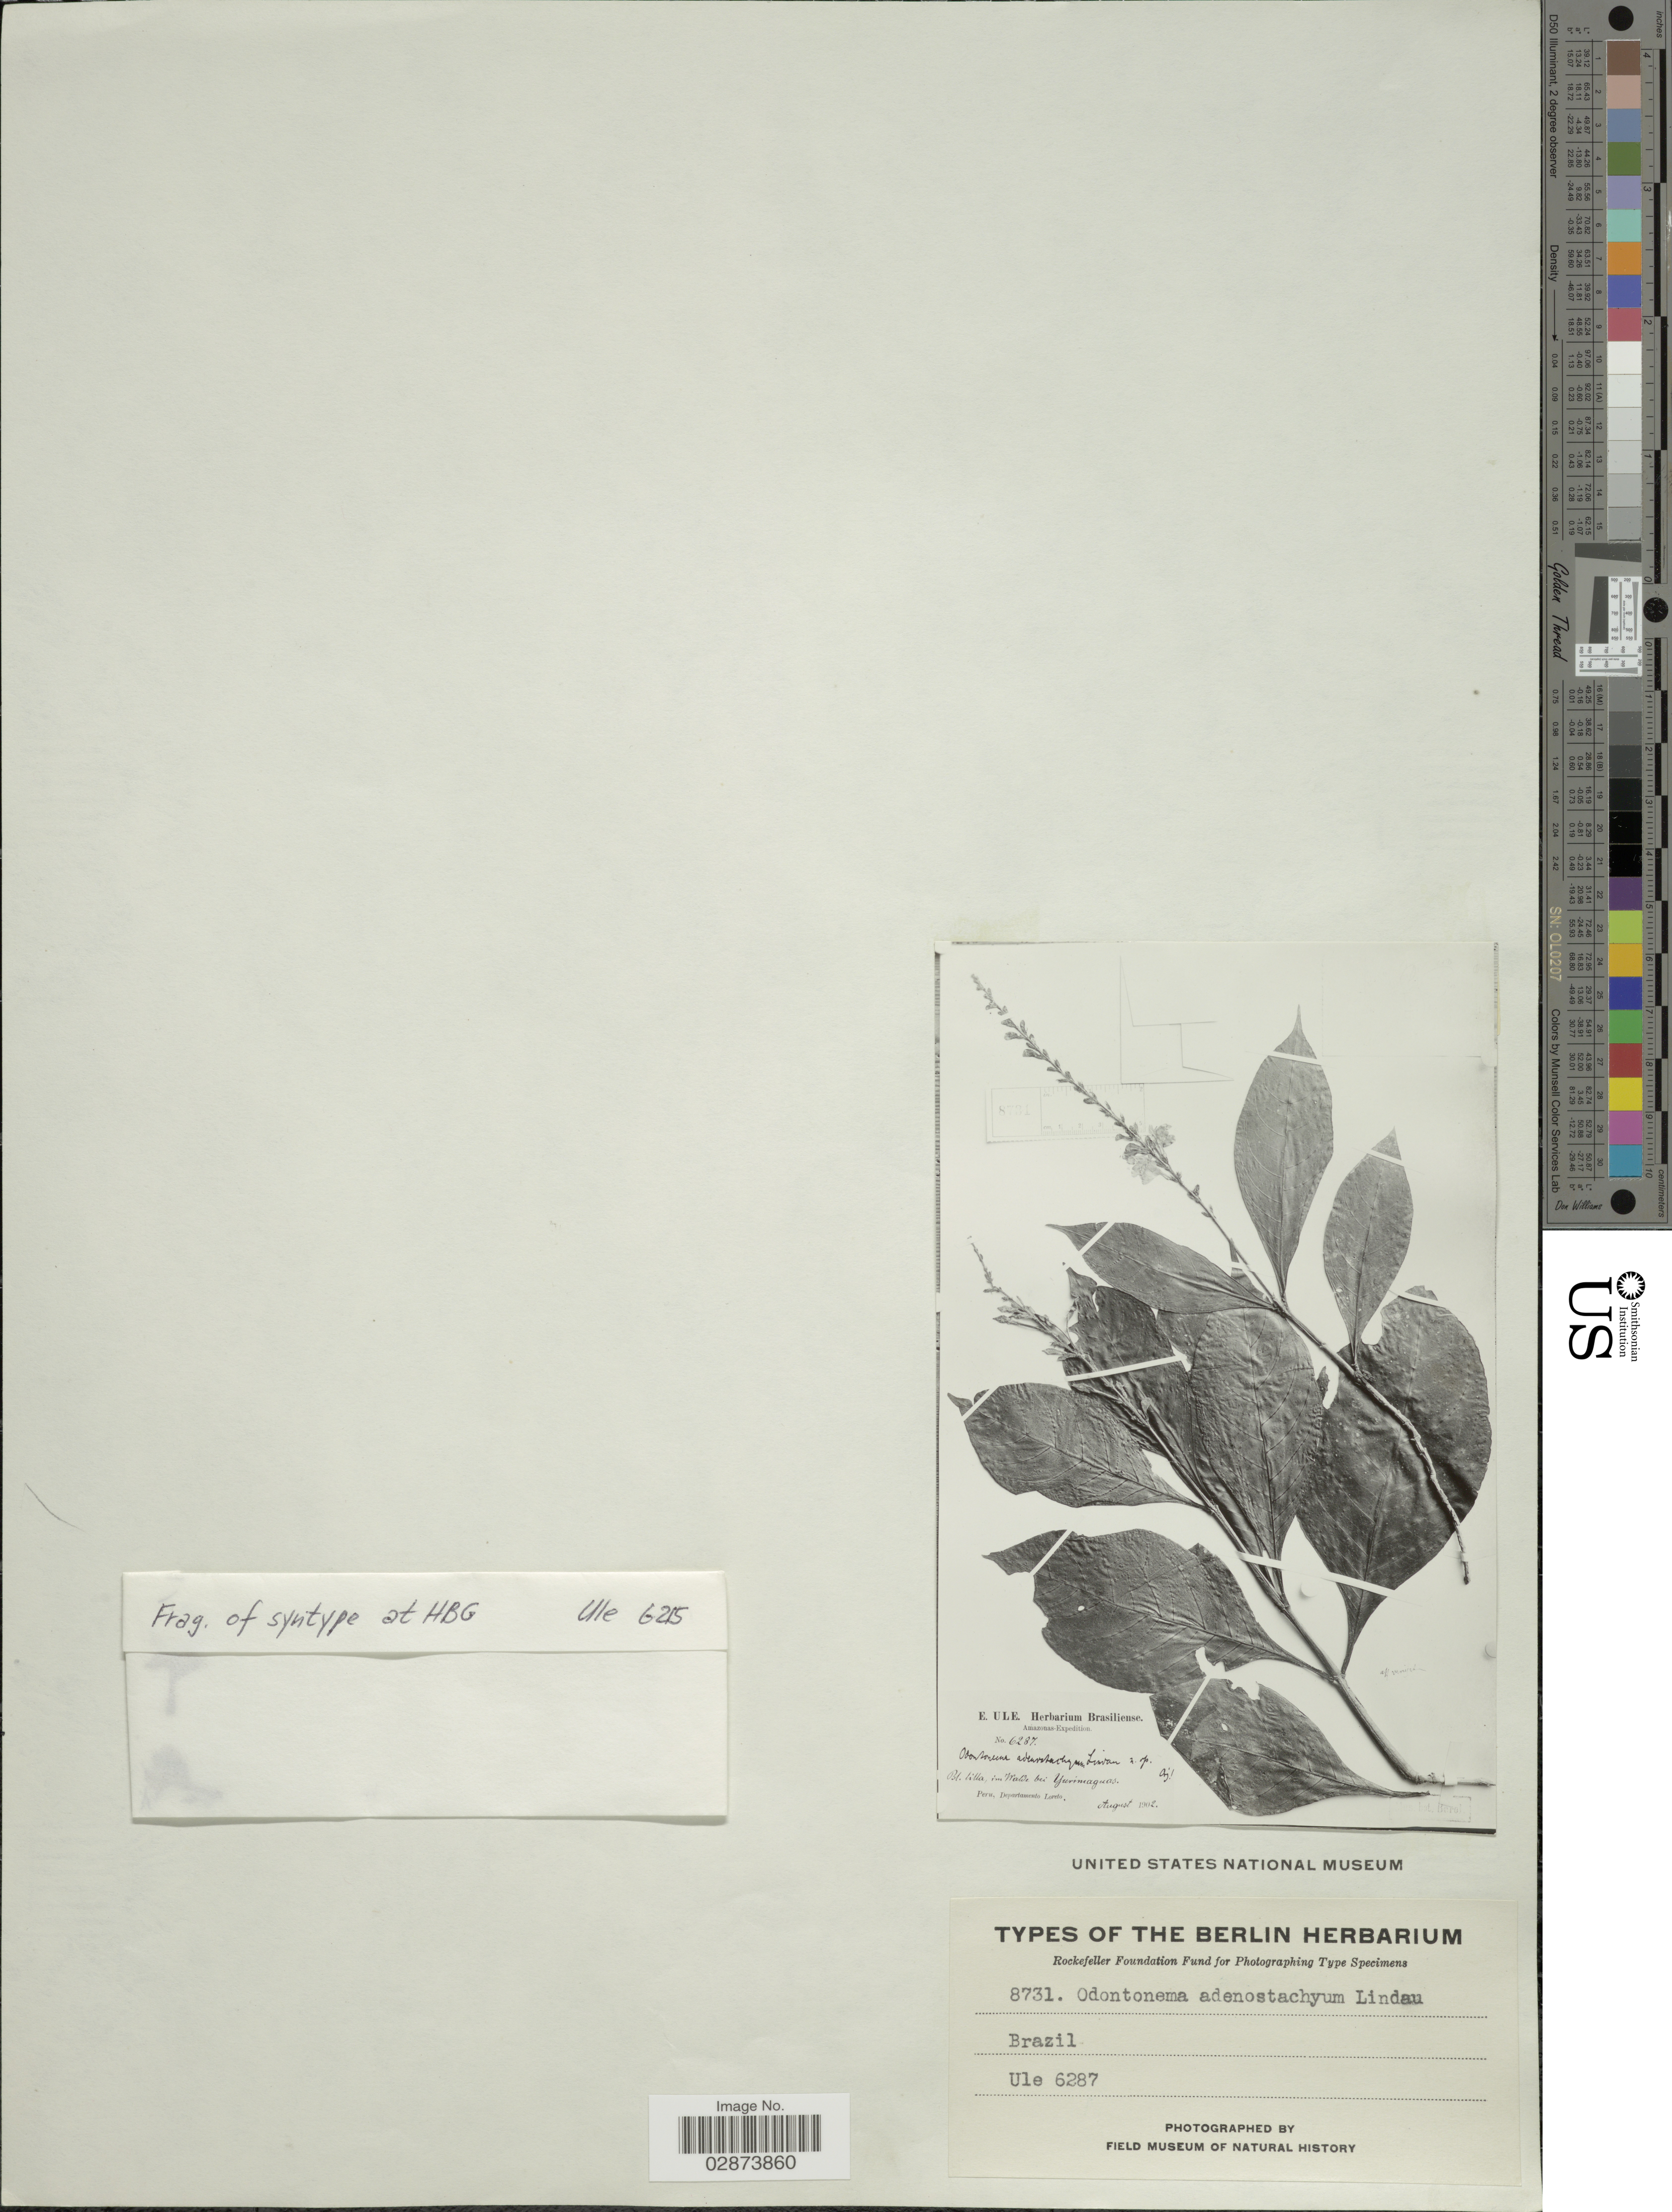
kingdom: Plantae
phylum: Tracheophyta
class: Magnoliopsida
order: Lamiales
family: Acanthaceae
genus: Pulchranthus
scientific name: Pulchranthus adenostachyus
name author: (Lindau) V.M. Baum et al.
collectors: E. H. Ule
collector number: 6287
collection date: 1902-08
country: Peru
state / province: Loreto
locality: Departamento Loreto.